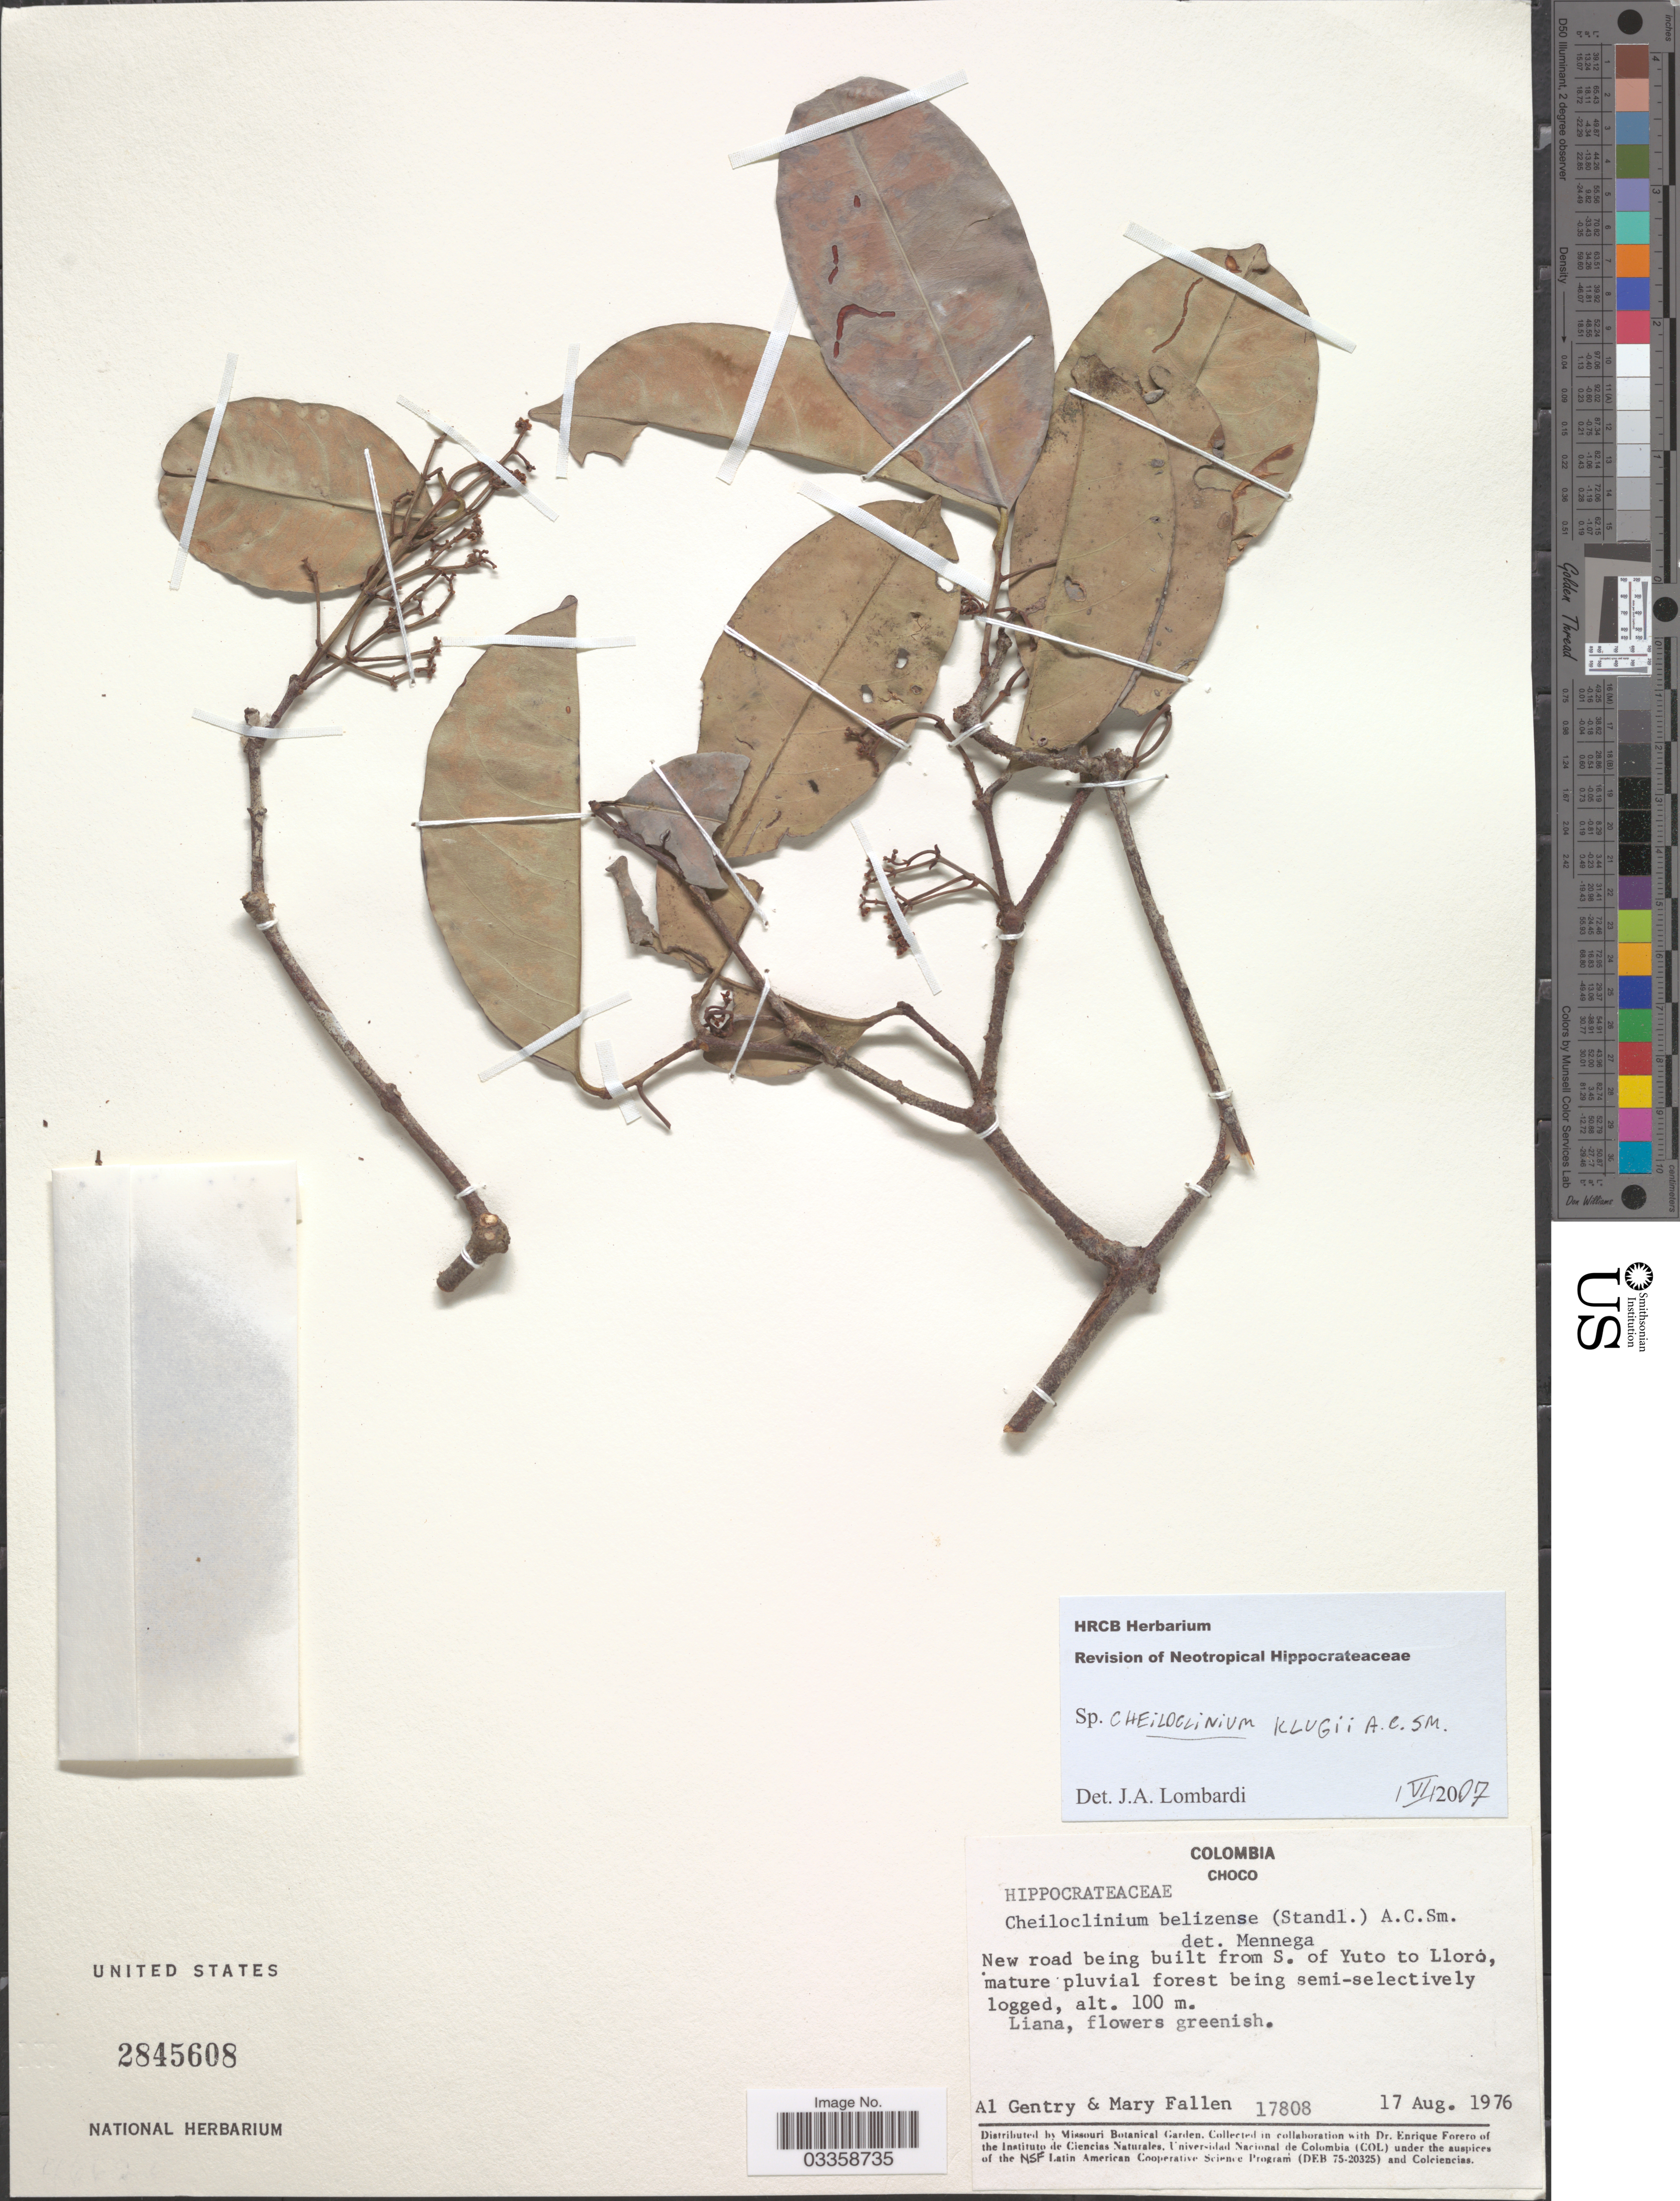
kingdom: Plantae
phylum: Tracheophyta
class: Magnoliopsida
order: Celastrales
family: Celastraceae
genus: Cheiloclinium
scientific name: Cheiloclinium klugii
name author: A.C. Sm.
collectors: A. H. Gentry & M. Fallen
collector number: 17808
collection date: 1976-08-17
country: Colombia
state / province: Chocó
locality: New road being built from S. of Yuto to Lloró.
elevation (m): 100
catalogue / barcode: US 2845608